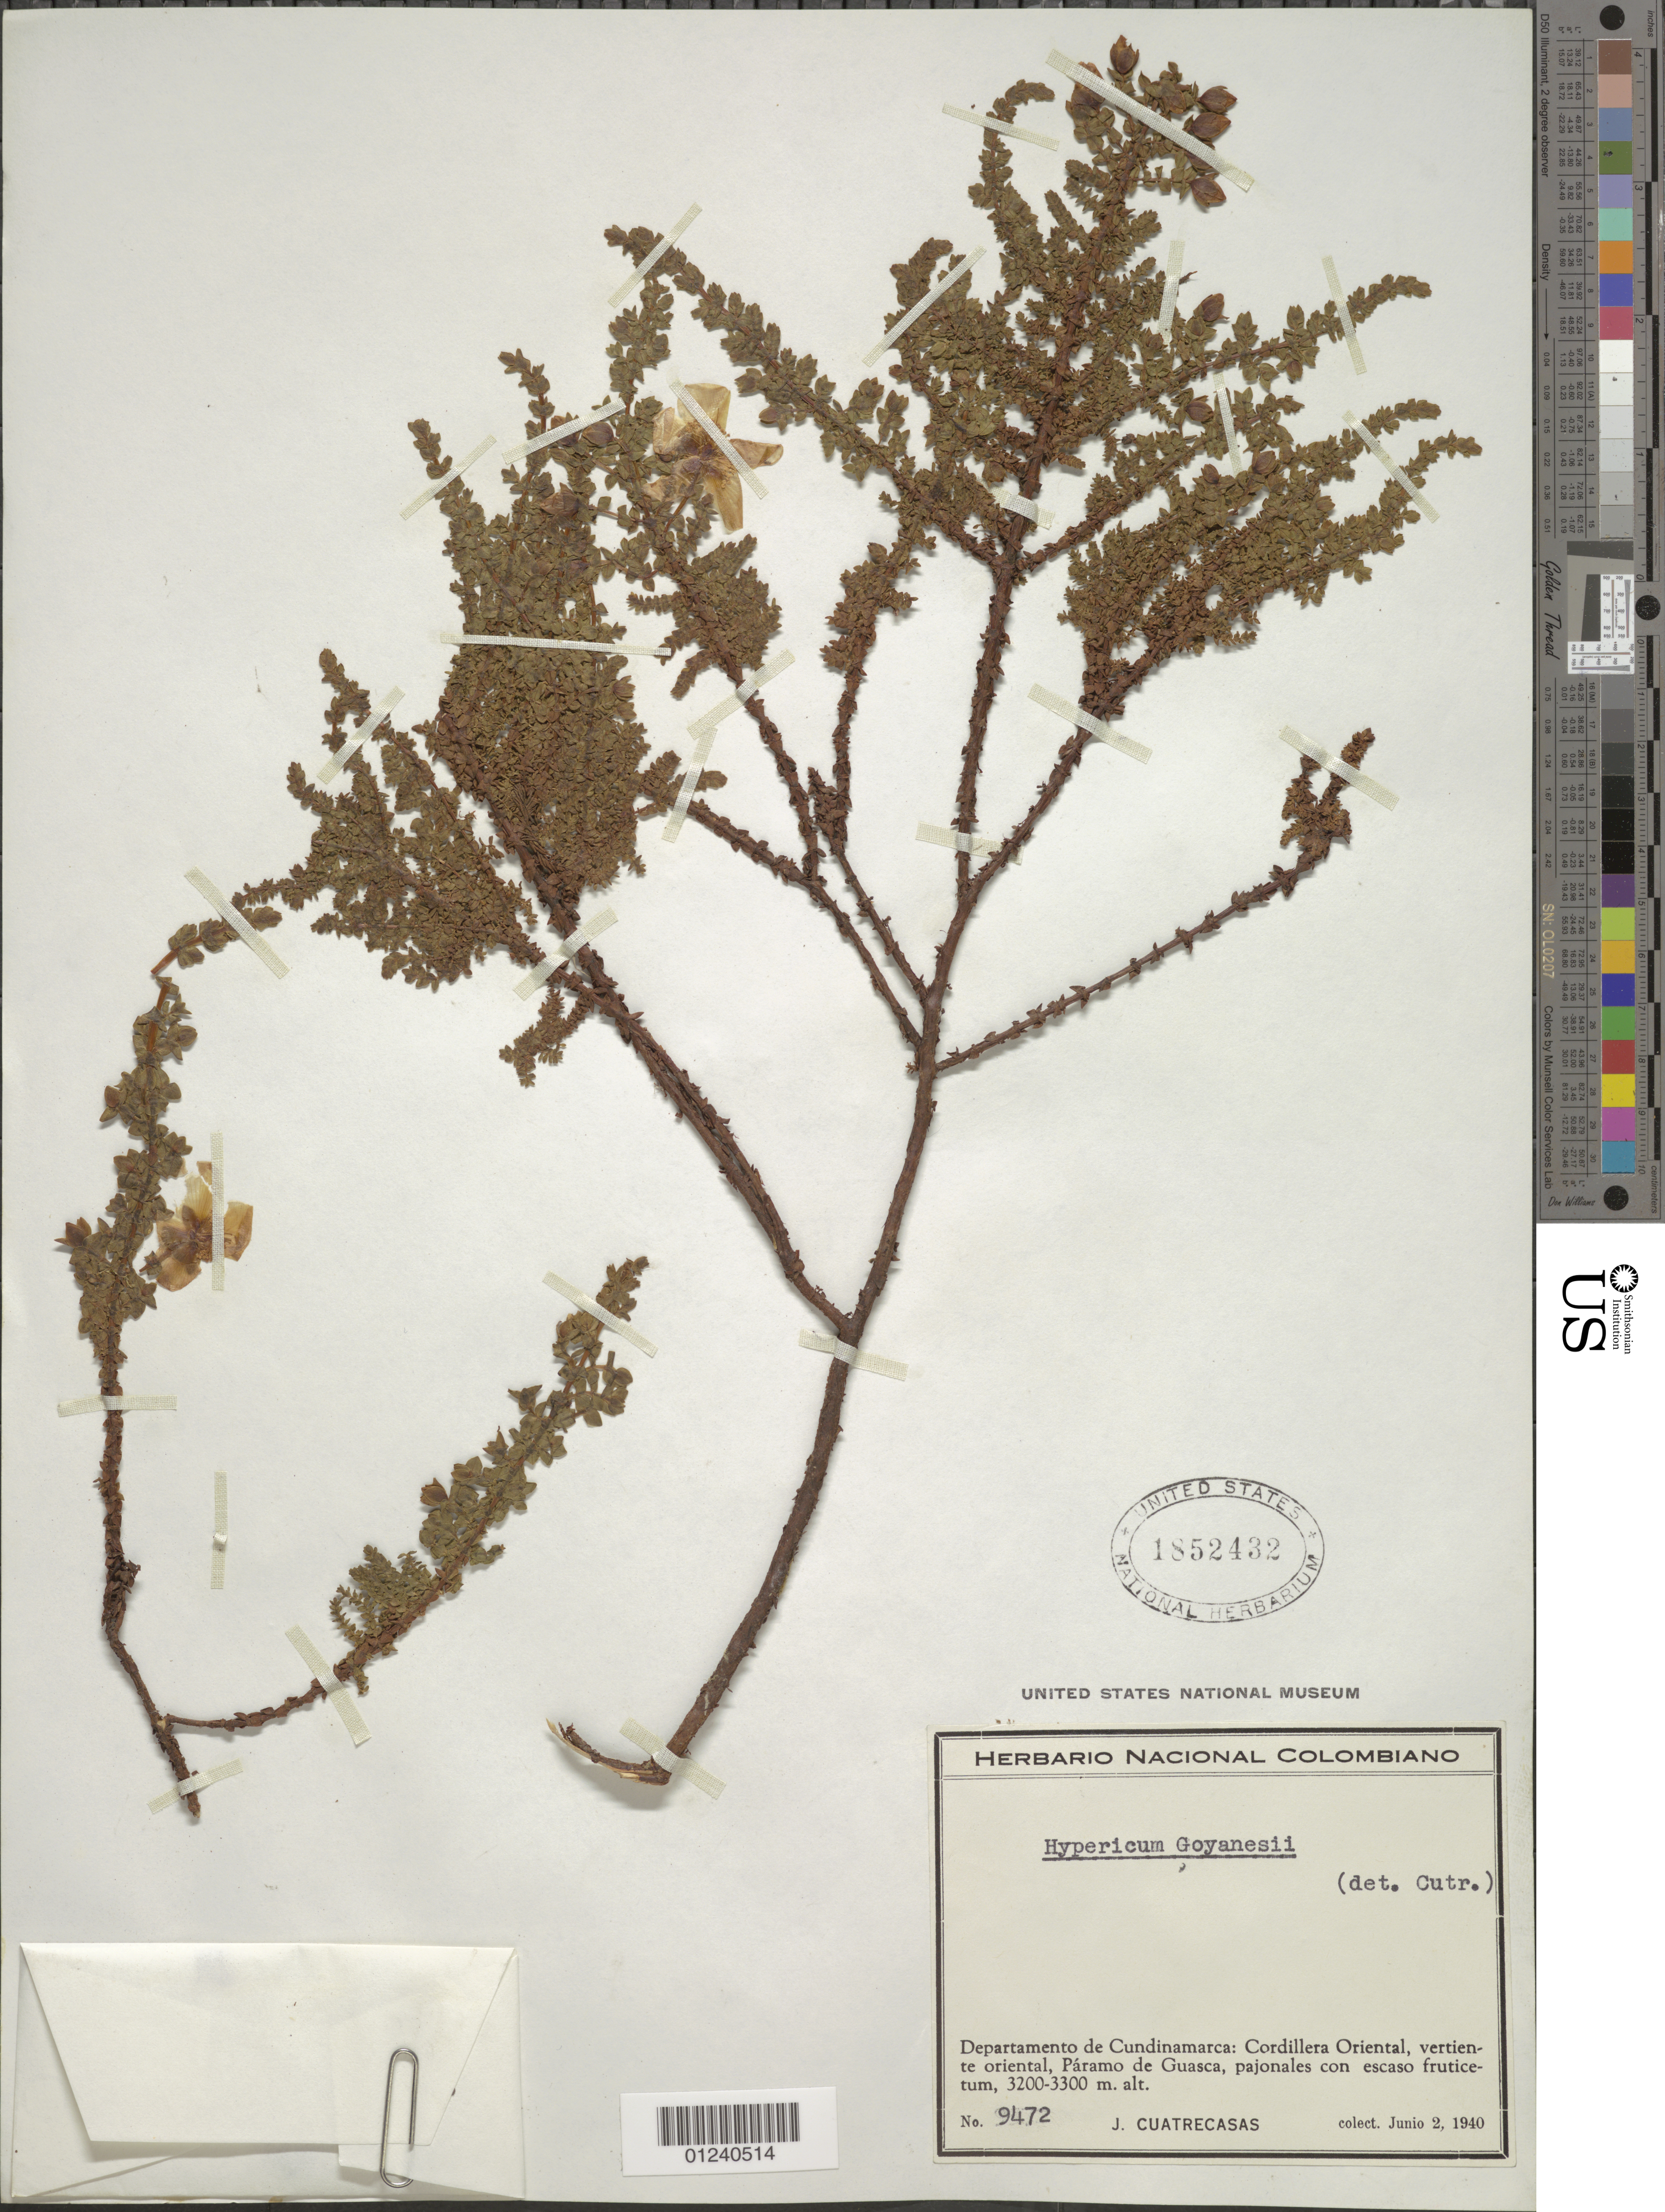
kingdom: Plantae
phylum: Tracheophyta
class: Magnoliopsida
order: Malpighiales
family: Hypericaceae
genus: Hypericum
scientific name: Hypericum goyanesii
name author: Cuatrec.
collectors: J. Cuatrecasas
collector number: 9472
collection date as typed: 2 June 1940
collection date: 1940-06-02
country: Colombia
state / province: Cundinamarca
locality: Cordillera Oriental, Paramo de Guasca, pajonales con escaso fruticetum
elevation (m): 3200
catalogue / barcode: US 1852432